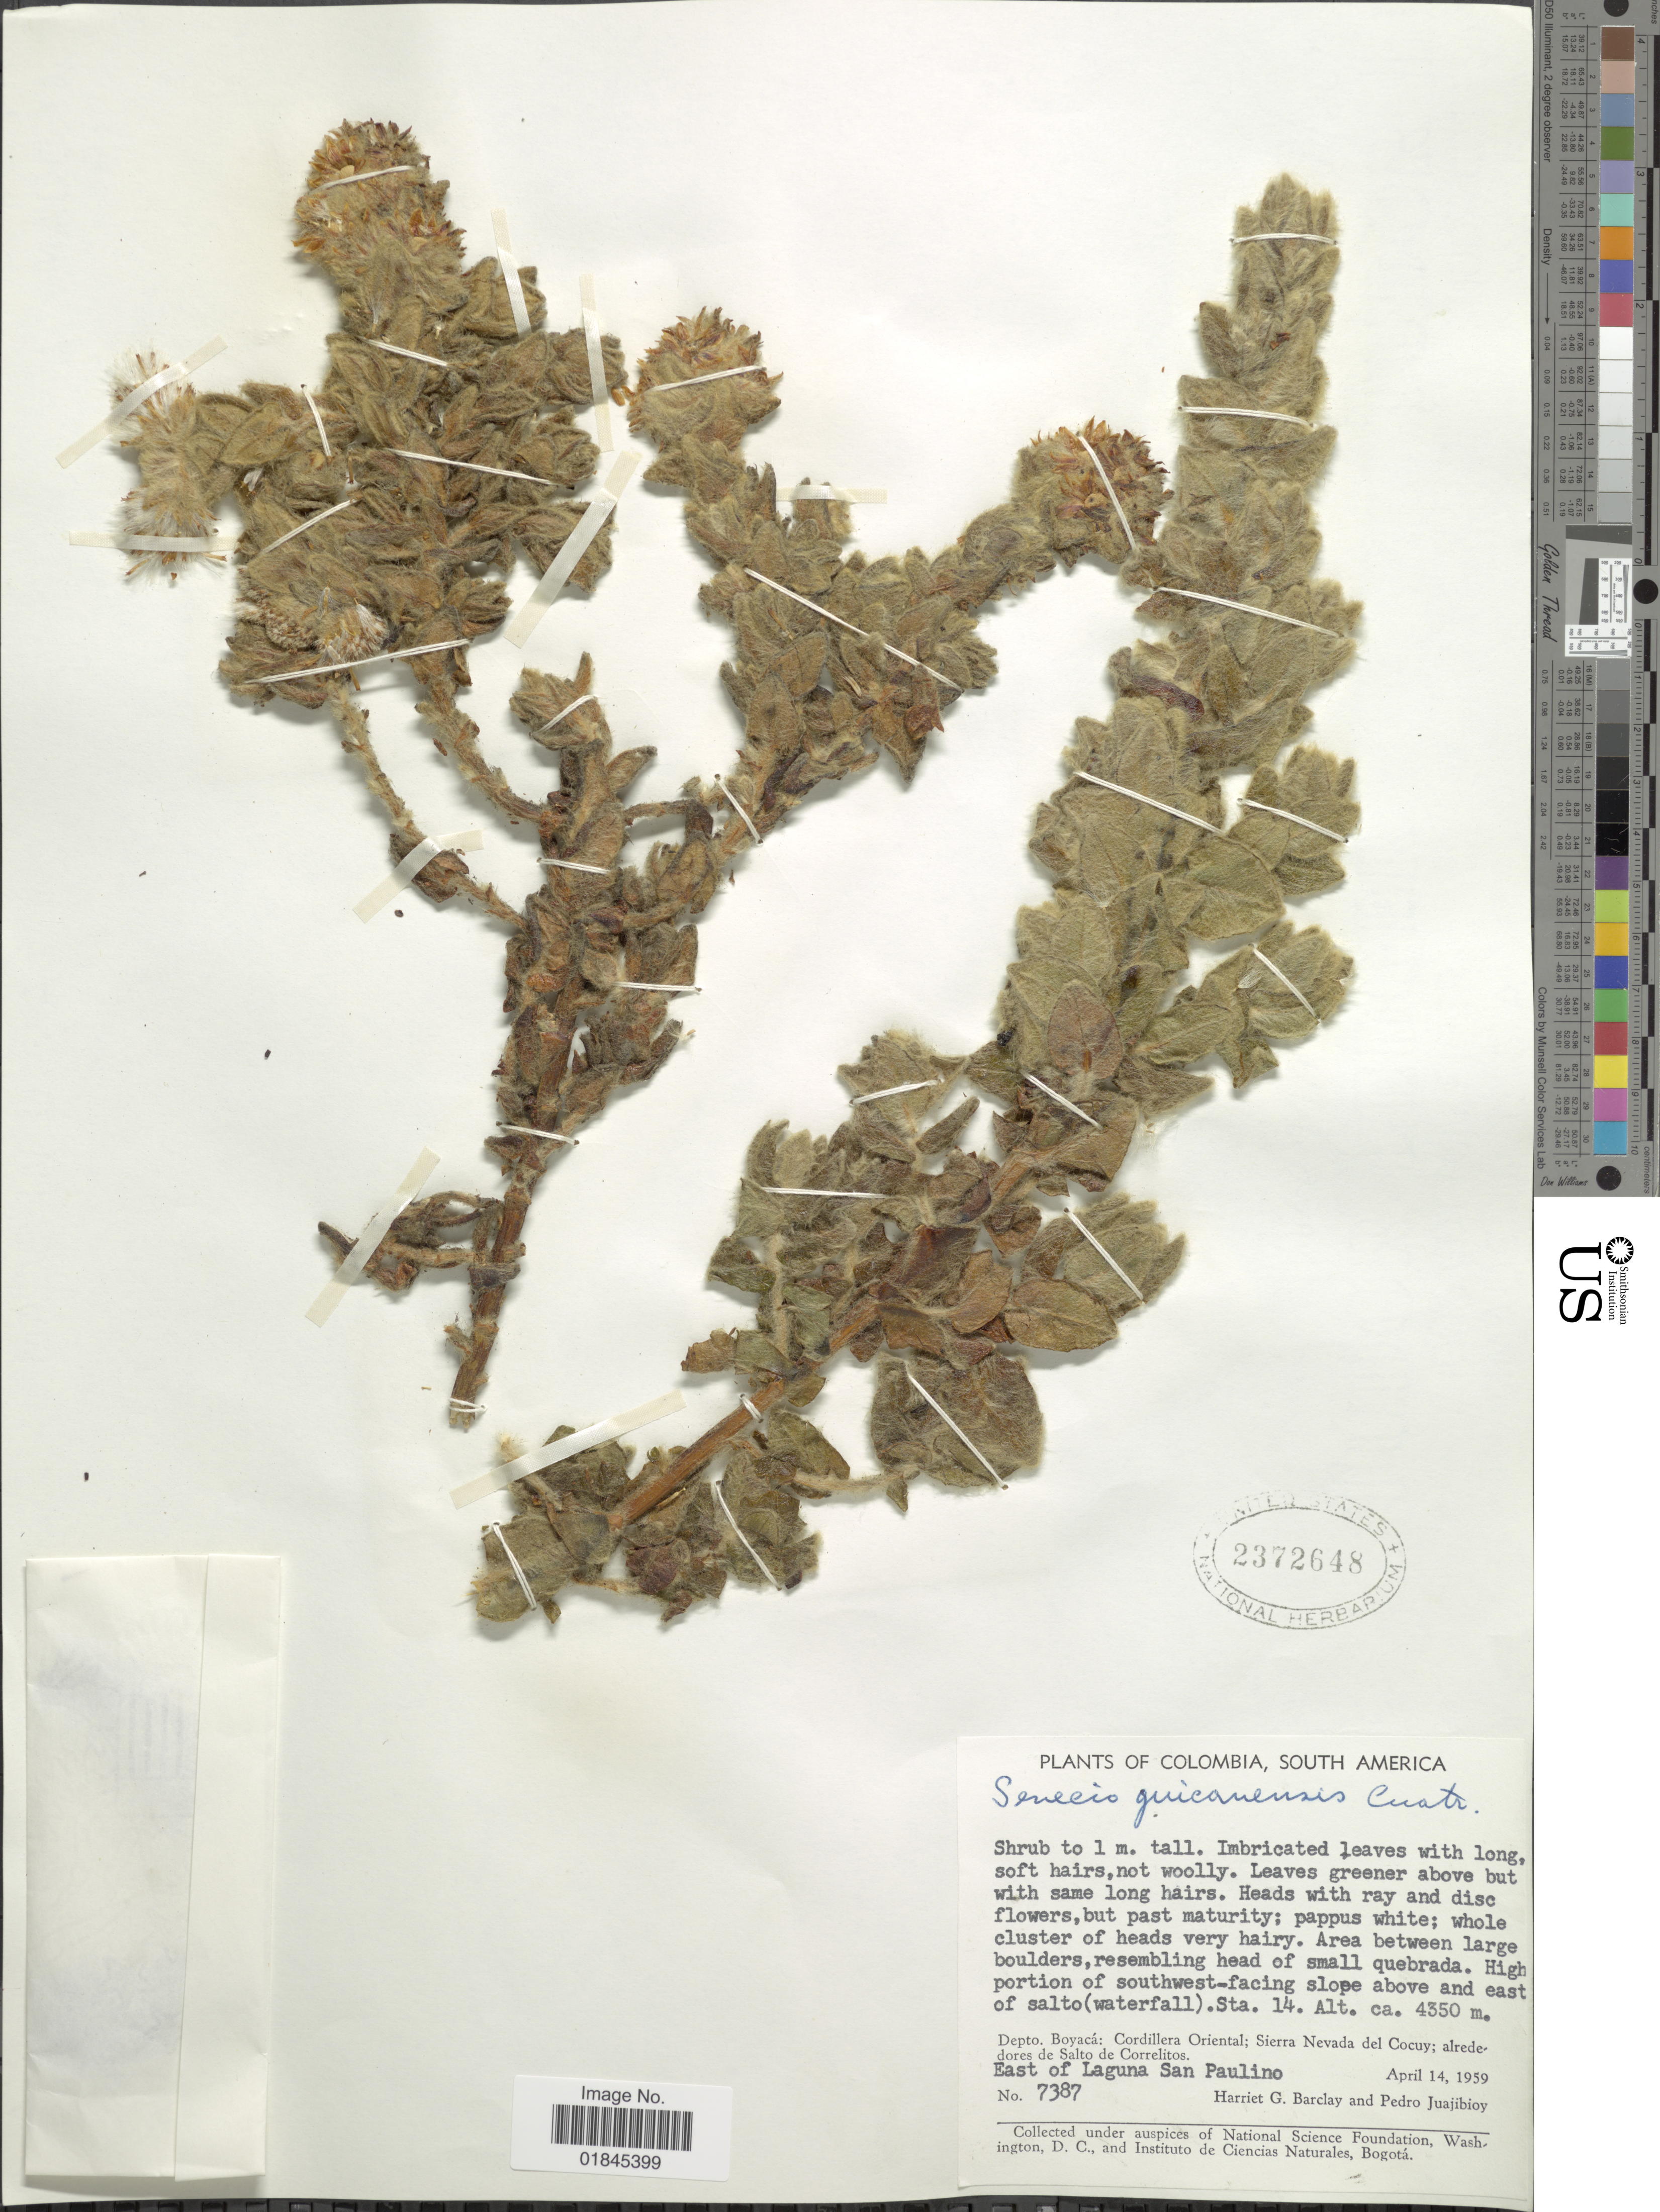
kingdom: Plantae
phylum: Tracheophyta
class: Magnoliopsida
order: Asterales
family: Asteraceae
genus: Pentacalia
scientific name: Pentacalia guicanensis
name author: (Cuatrec.) Cuatrec.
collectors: H. G. Barclay & P. Juajibioy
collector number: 7387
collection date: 1959-04-14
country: Colombia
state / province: Boyacá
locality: High portion of southwest-facing slope above and east of santo (waterfall). Sta. 14. Depto. Boyacá: Cordillera Oriental; Sierra Nevada del Cocuy; alrededores de Salto de Correlitos. East of Laguna San Paulino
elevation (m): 4350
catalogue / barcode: US 2372648